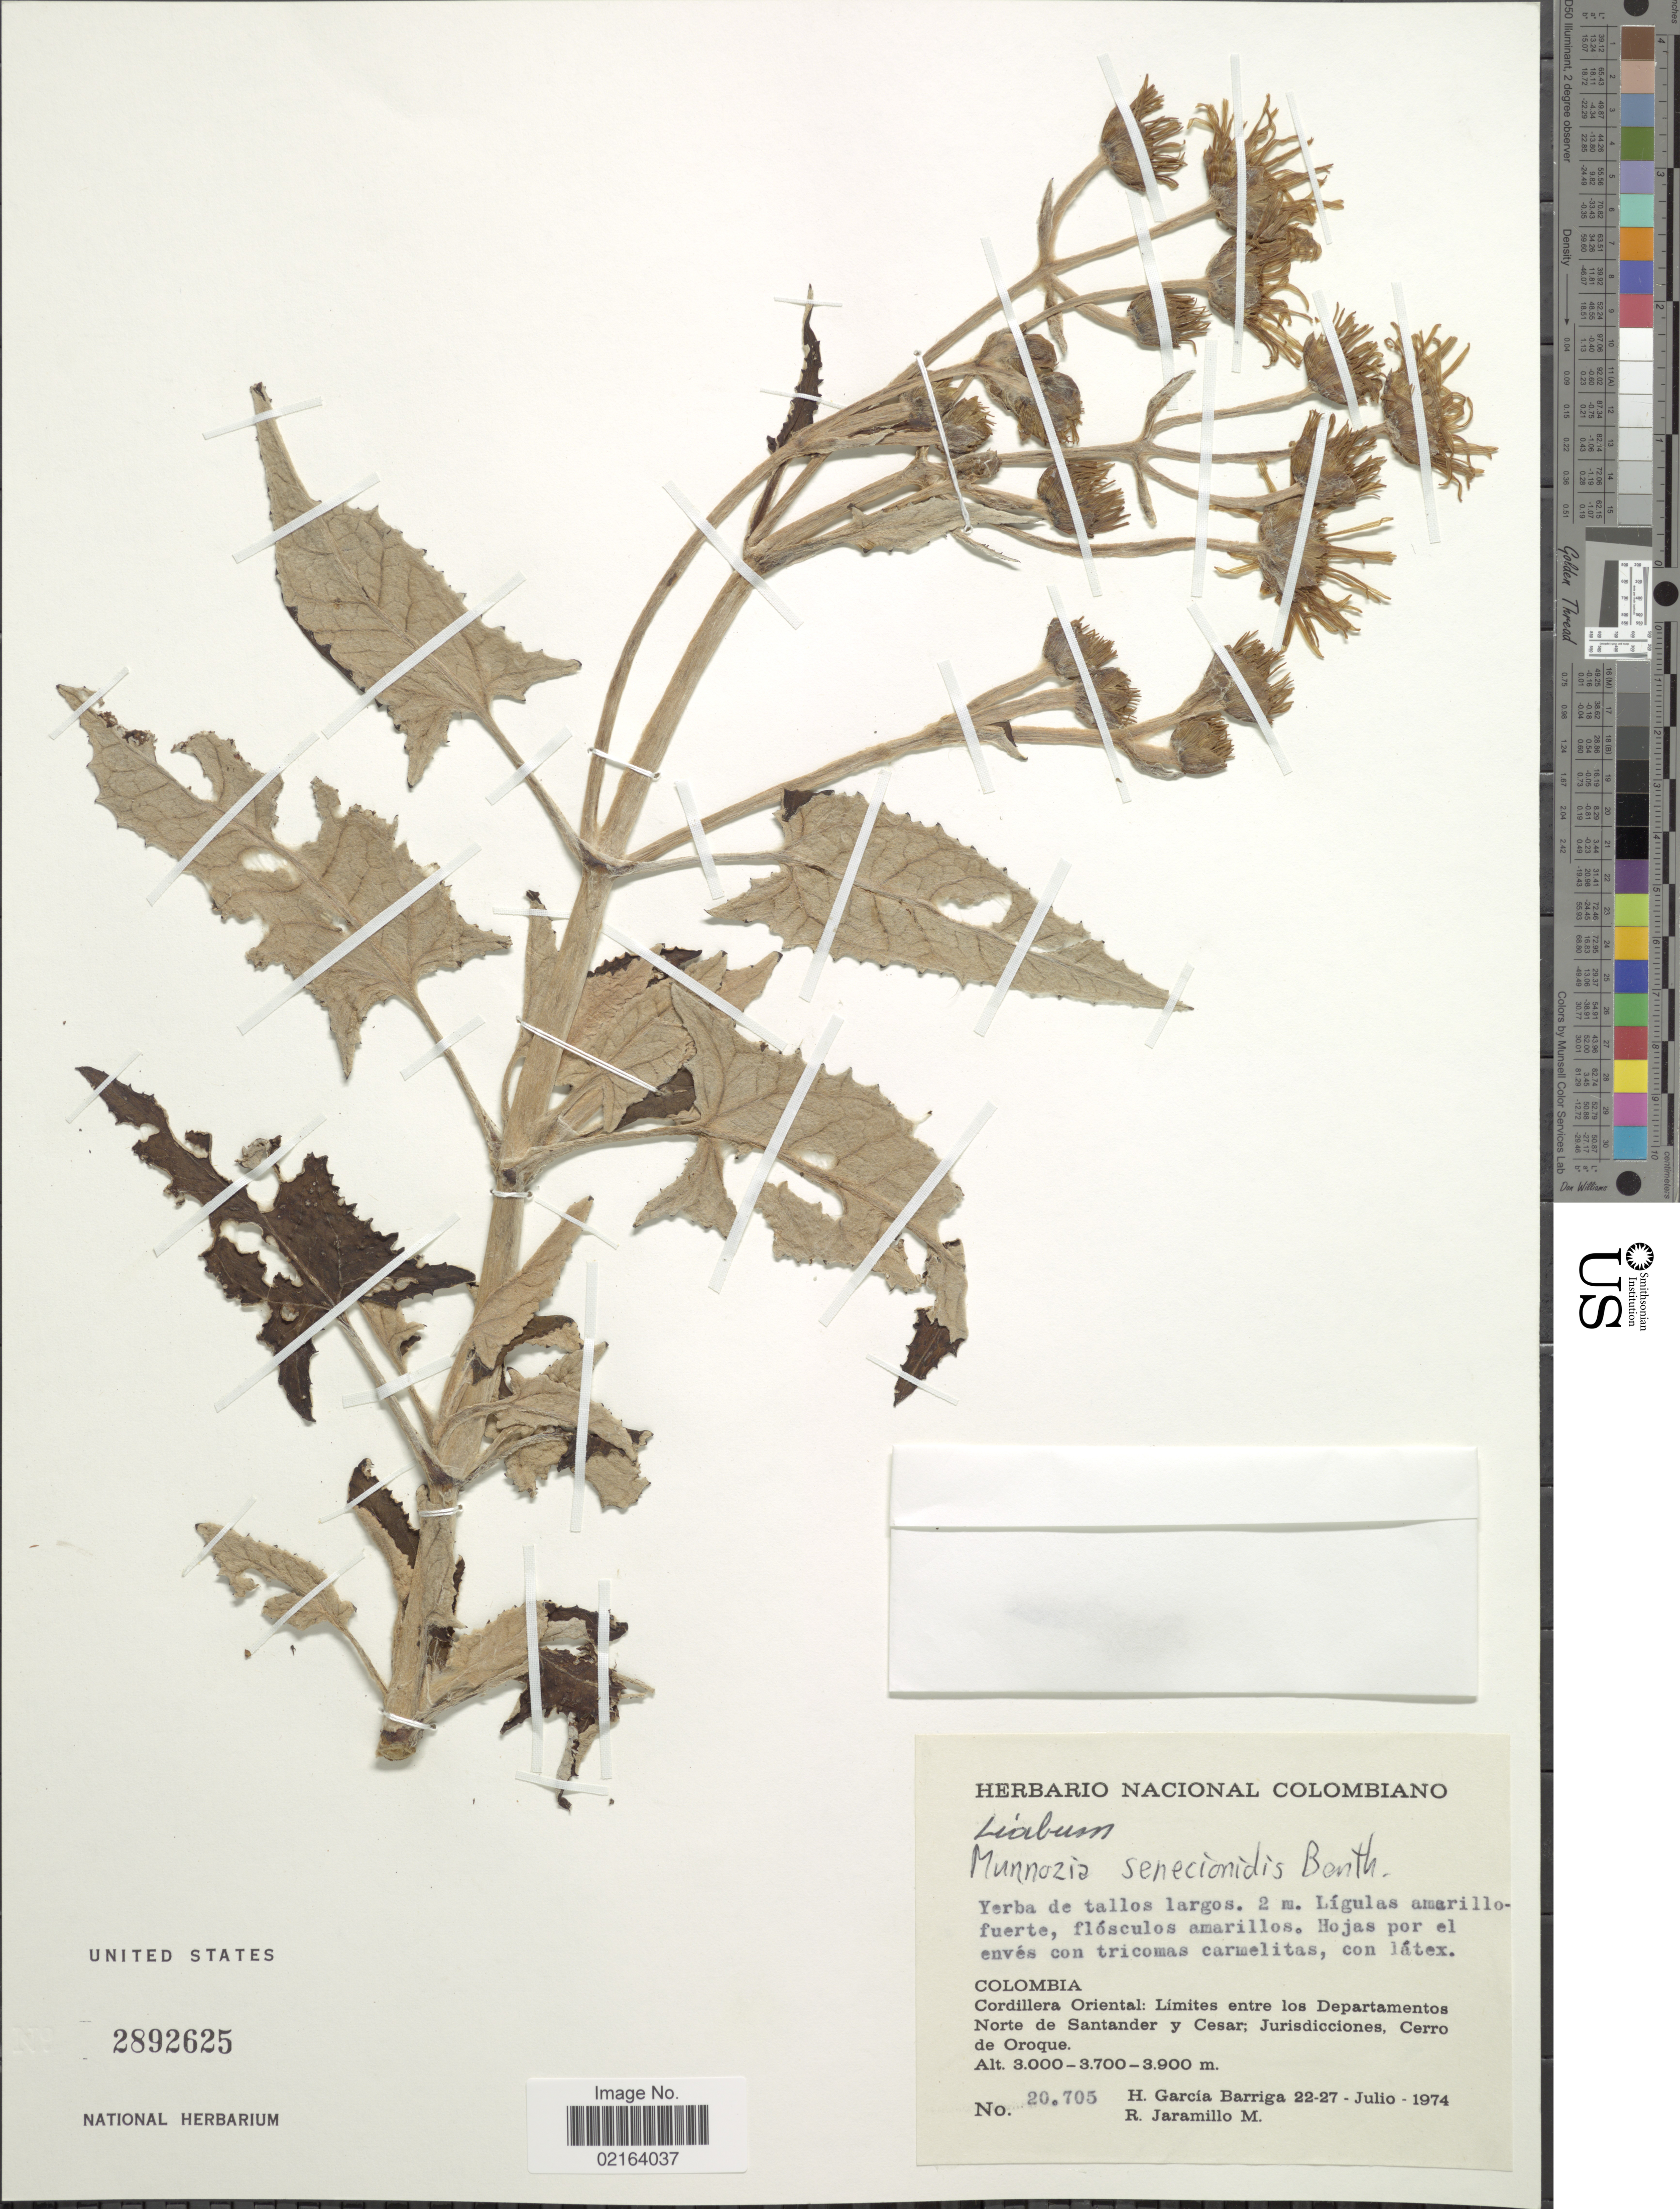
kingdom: Plantae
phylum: Tracheophyta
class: Magnoliopsida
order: Asterales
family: Asteraceae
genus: Munnozia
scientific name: Munnozia senecionidis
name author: Benth.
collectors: H. García Barriga & R. Jaramillo M.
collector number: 20705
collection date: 1974-07-22/1974-07-27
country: Colombia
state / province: Norte de Santander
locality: Cordillera Oriental: Limites entre los Departamentos Norte de Santander y Cesar, Juridicciones, Cerro de Oroque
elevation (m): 3000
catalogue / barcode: US 2892625